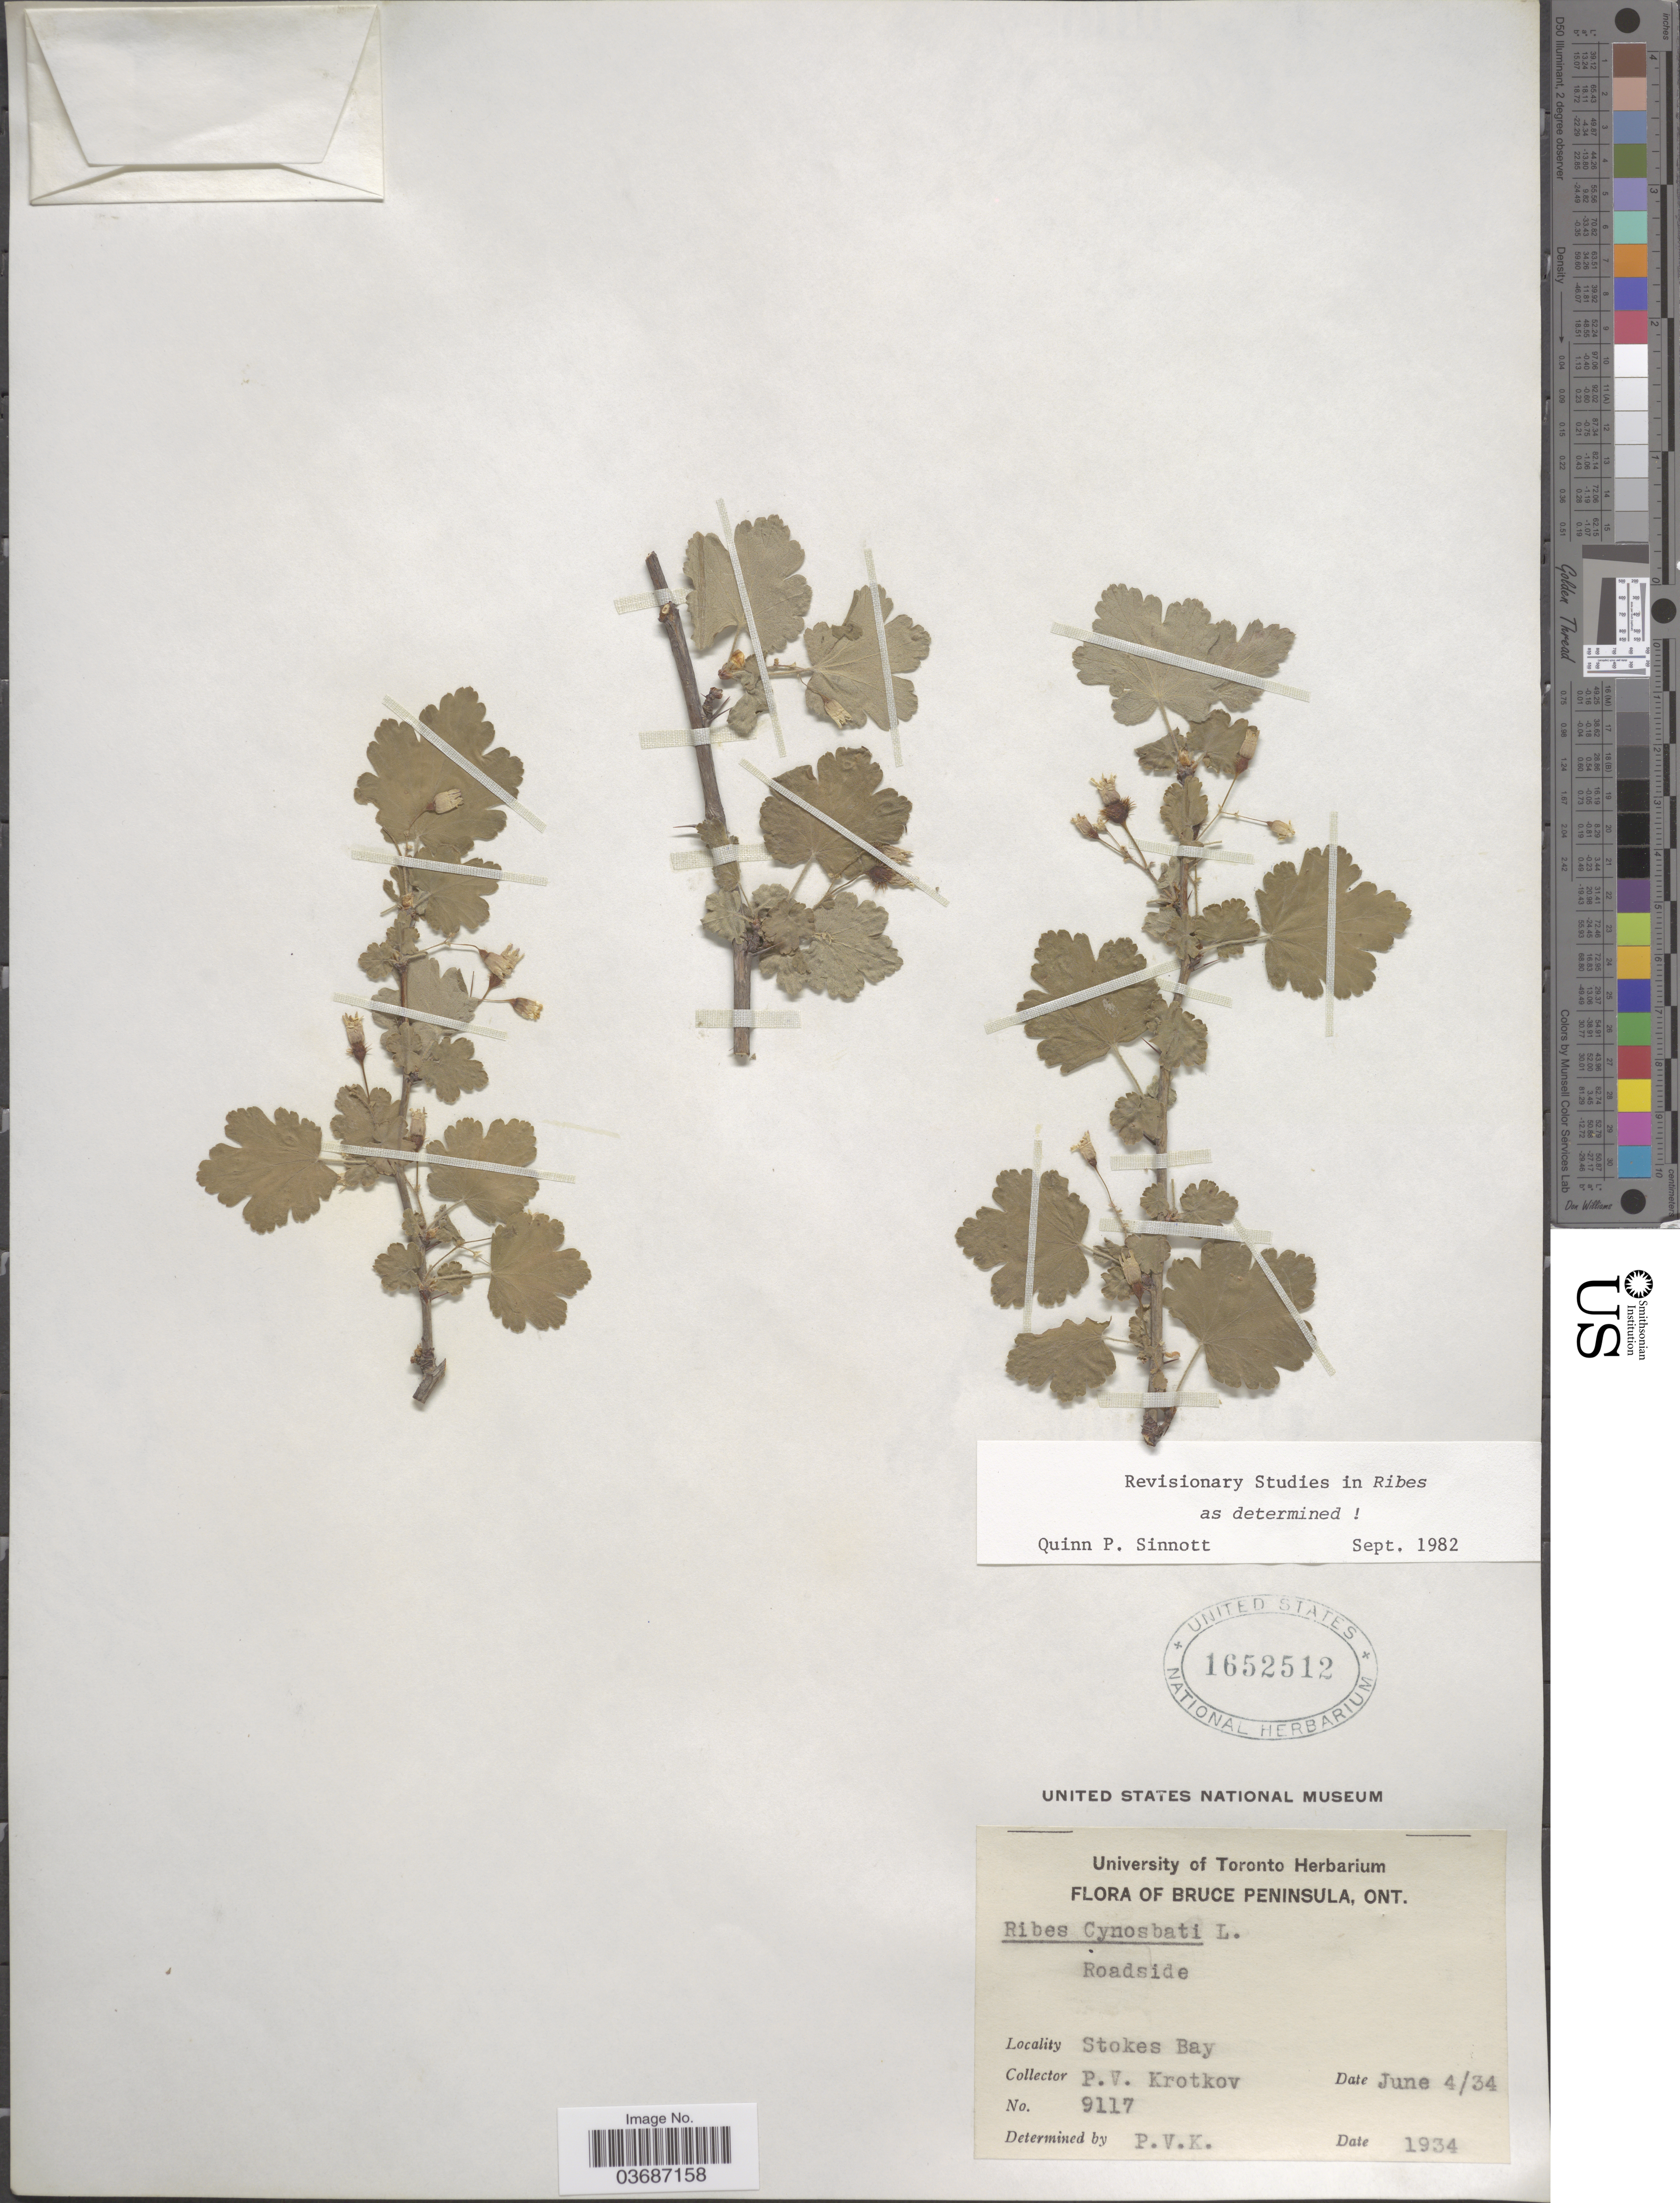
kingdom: Plantae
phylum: Tracheophyta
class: Magnoliopsida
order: Saxifragales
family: Grossulariaceae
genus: Ribes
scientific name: Ribes cynosbati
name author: L.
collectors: P. V. Krotkov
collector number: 9117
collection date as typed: Transcribed d/m/y: 4/6/34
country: Canada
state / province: Ontario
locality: Bruce Peninsula. Roadside. Stokes Bay.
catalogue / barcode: US 1652512